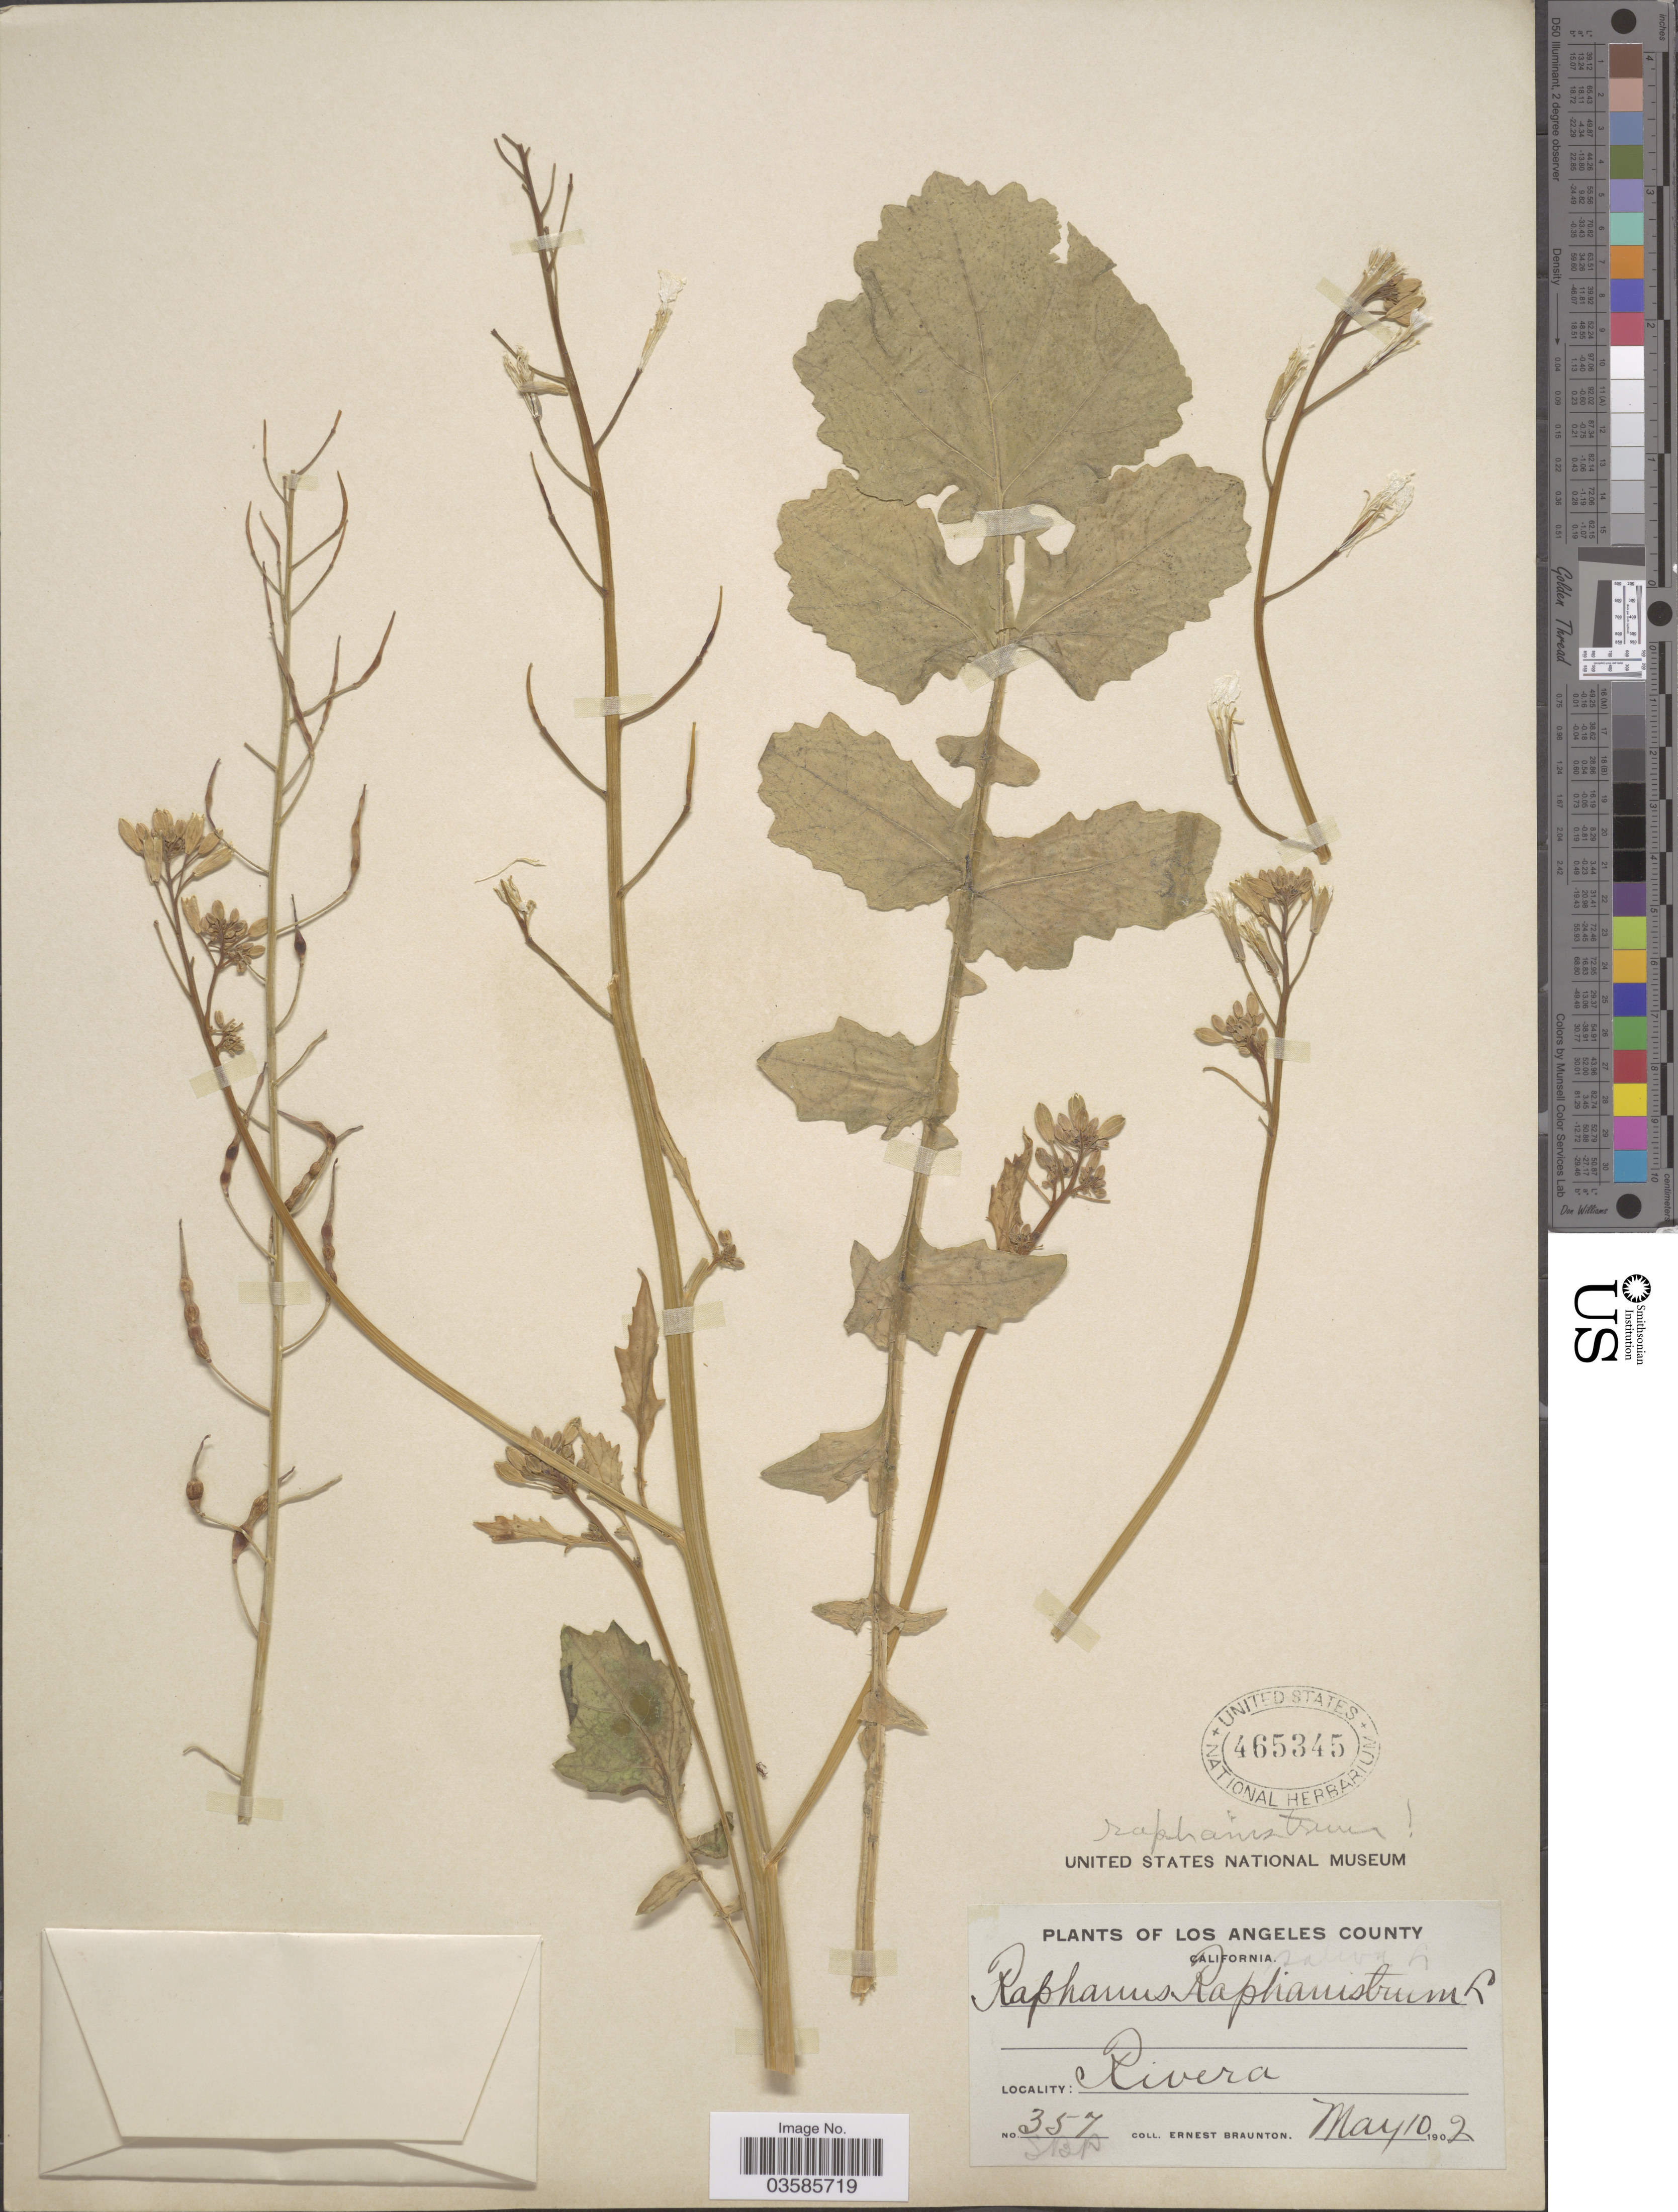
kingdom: Plantae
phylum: Tracheophyta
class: Magnoliopsida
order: Brassicales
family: Brassicaceae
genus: Raphanus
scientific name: Raphanus raphanistrum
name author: L.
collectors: E. Braunton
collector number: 357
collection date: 1902-05-10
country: United States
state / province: California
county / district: Los Angeles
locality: Los Angeles County, Rivera.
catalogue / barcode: US 465345